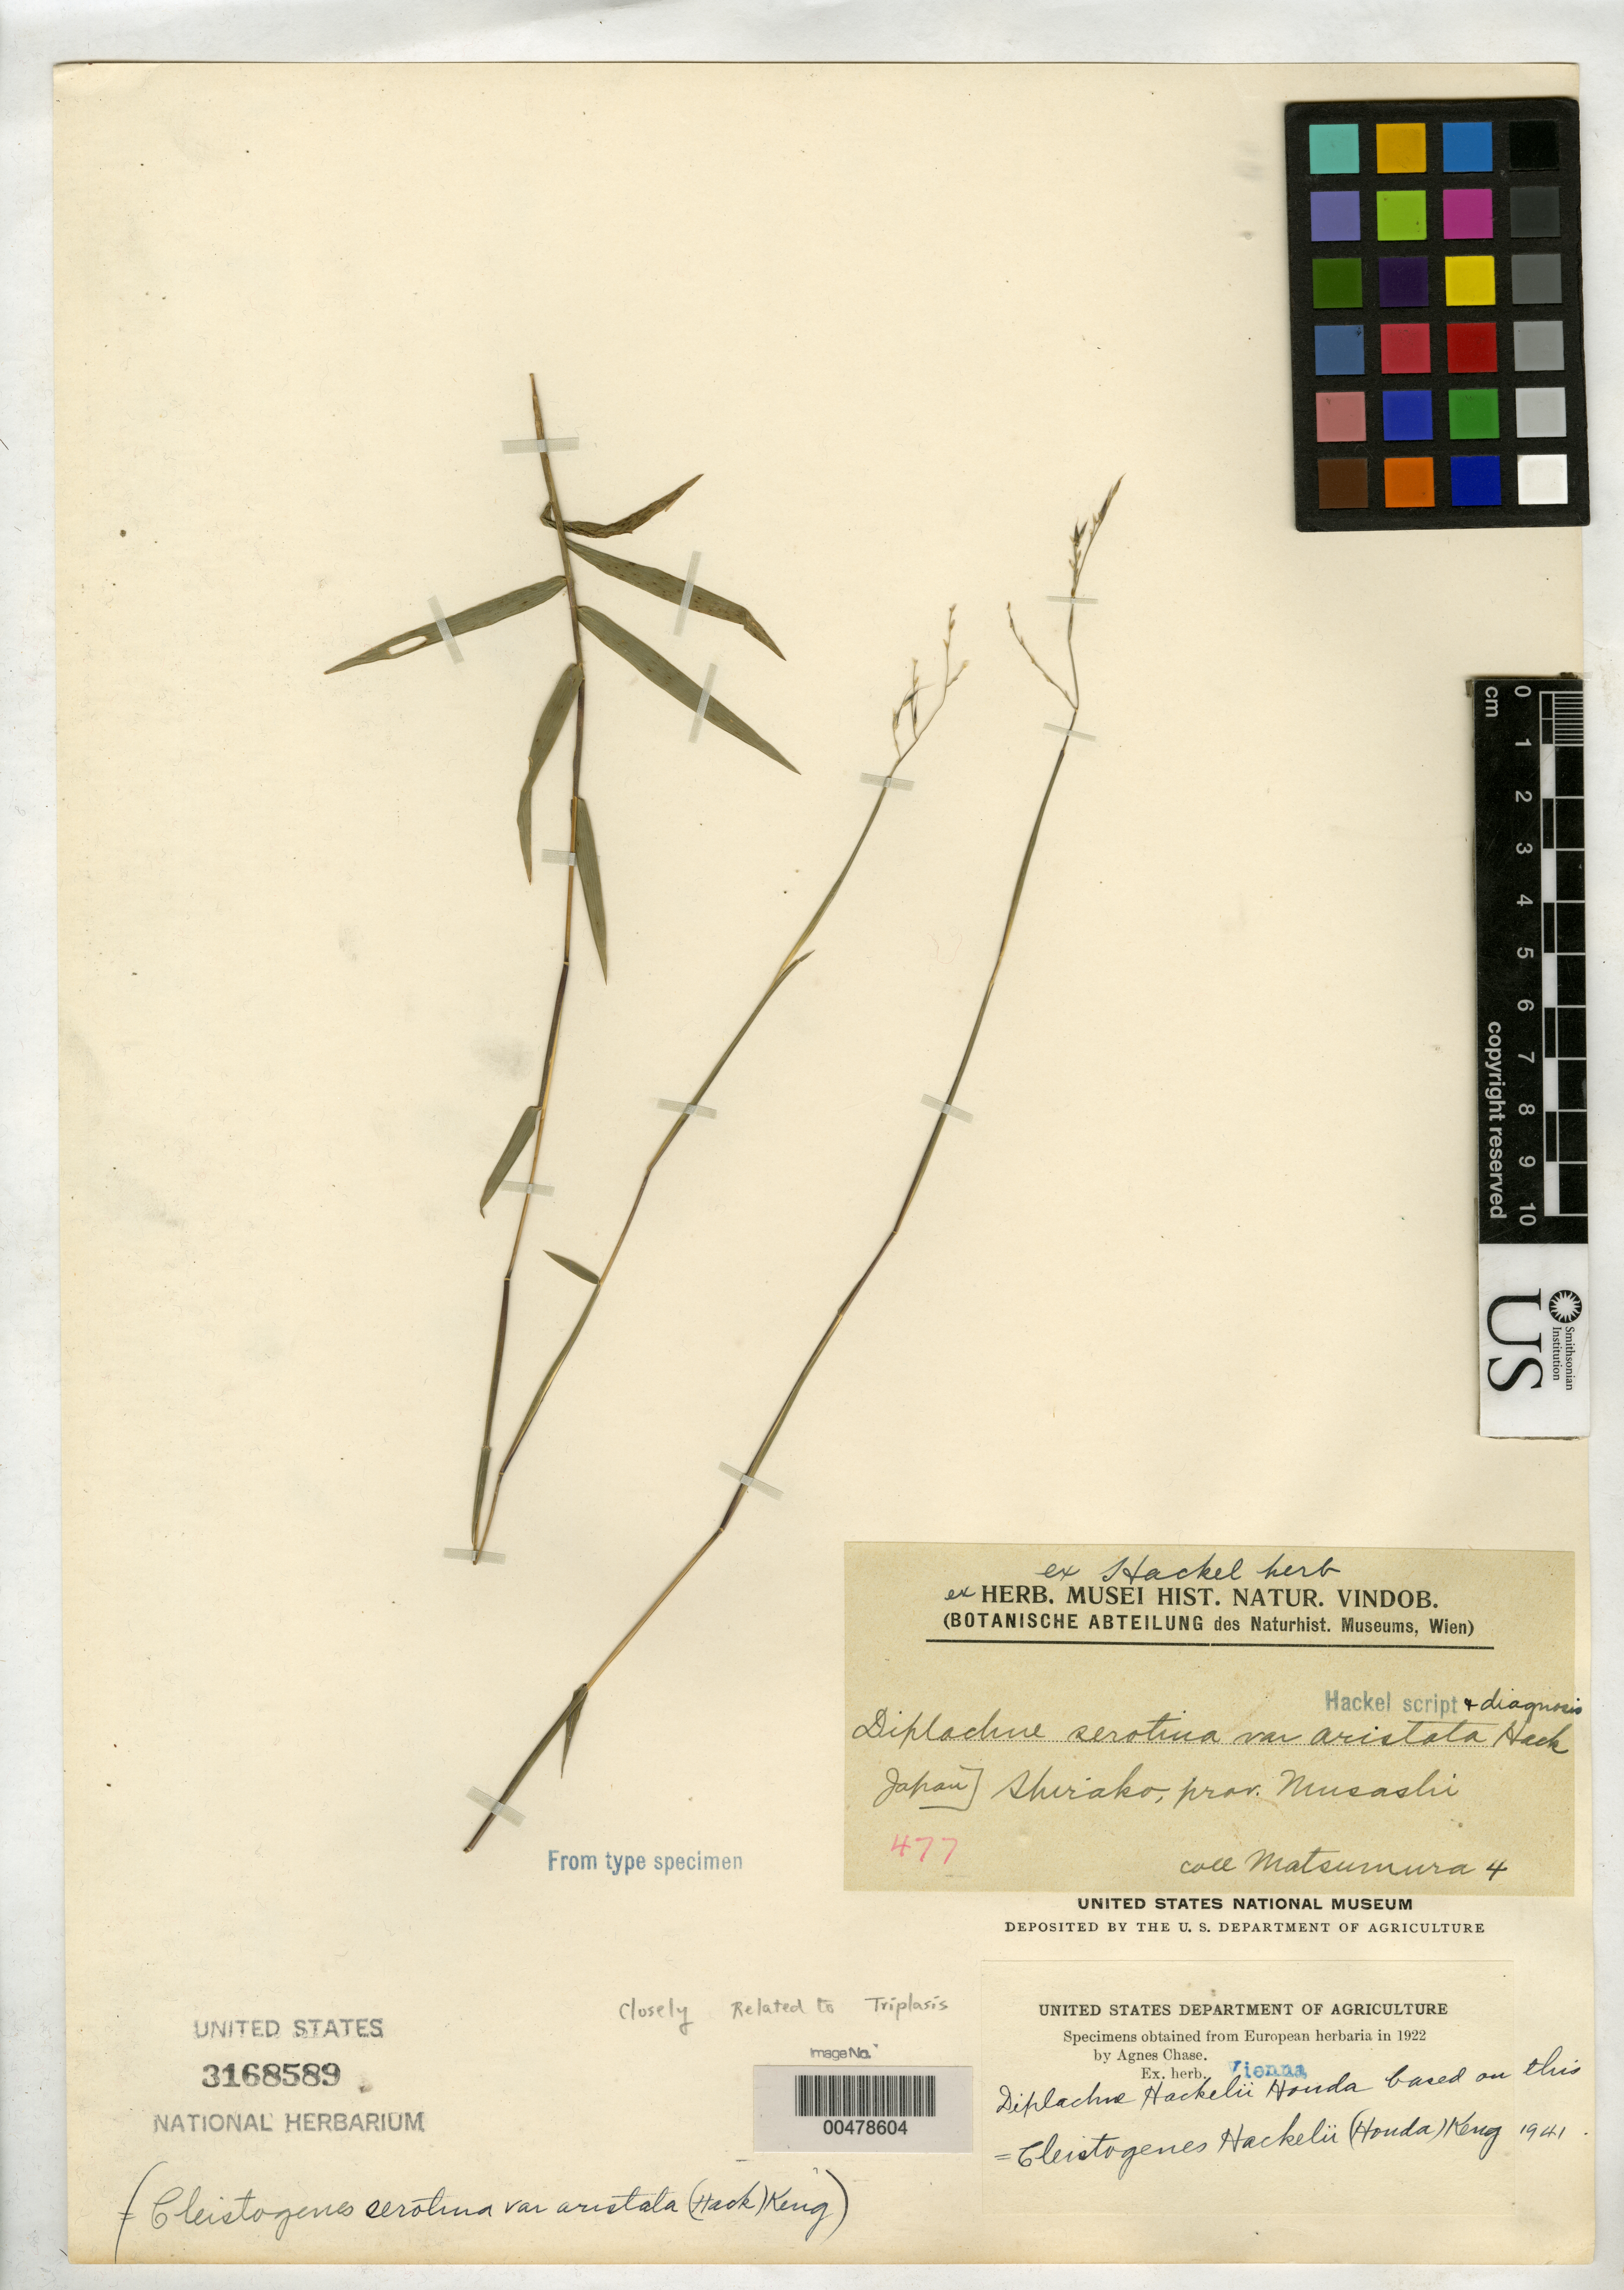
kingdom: Plantae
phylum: Tracheophyta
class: Liliopsida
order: Poales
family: Poaceae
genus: Diplachne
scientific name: Diplachne serotina var. aristata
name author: Hack.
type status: Type Fragment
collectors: J. Matsumura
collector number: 4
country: Japan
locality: Shirako, Musashi.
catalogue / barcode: US 3168589